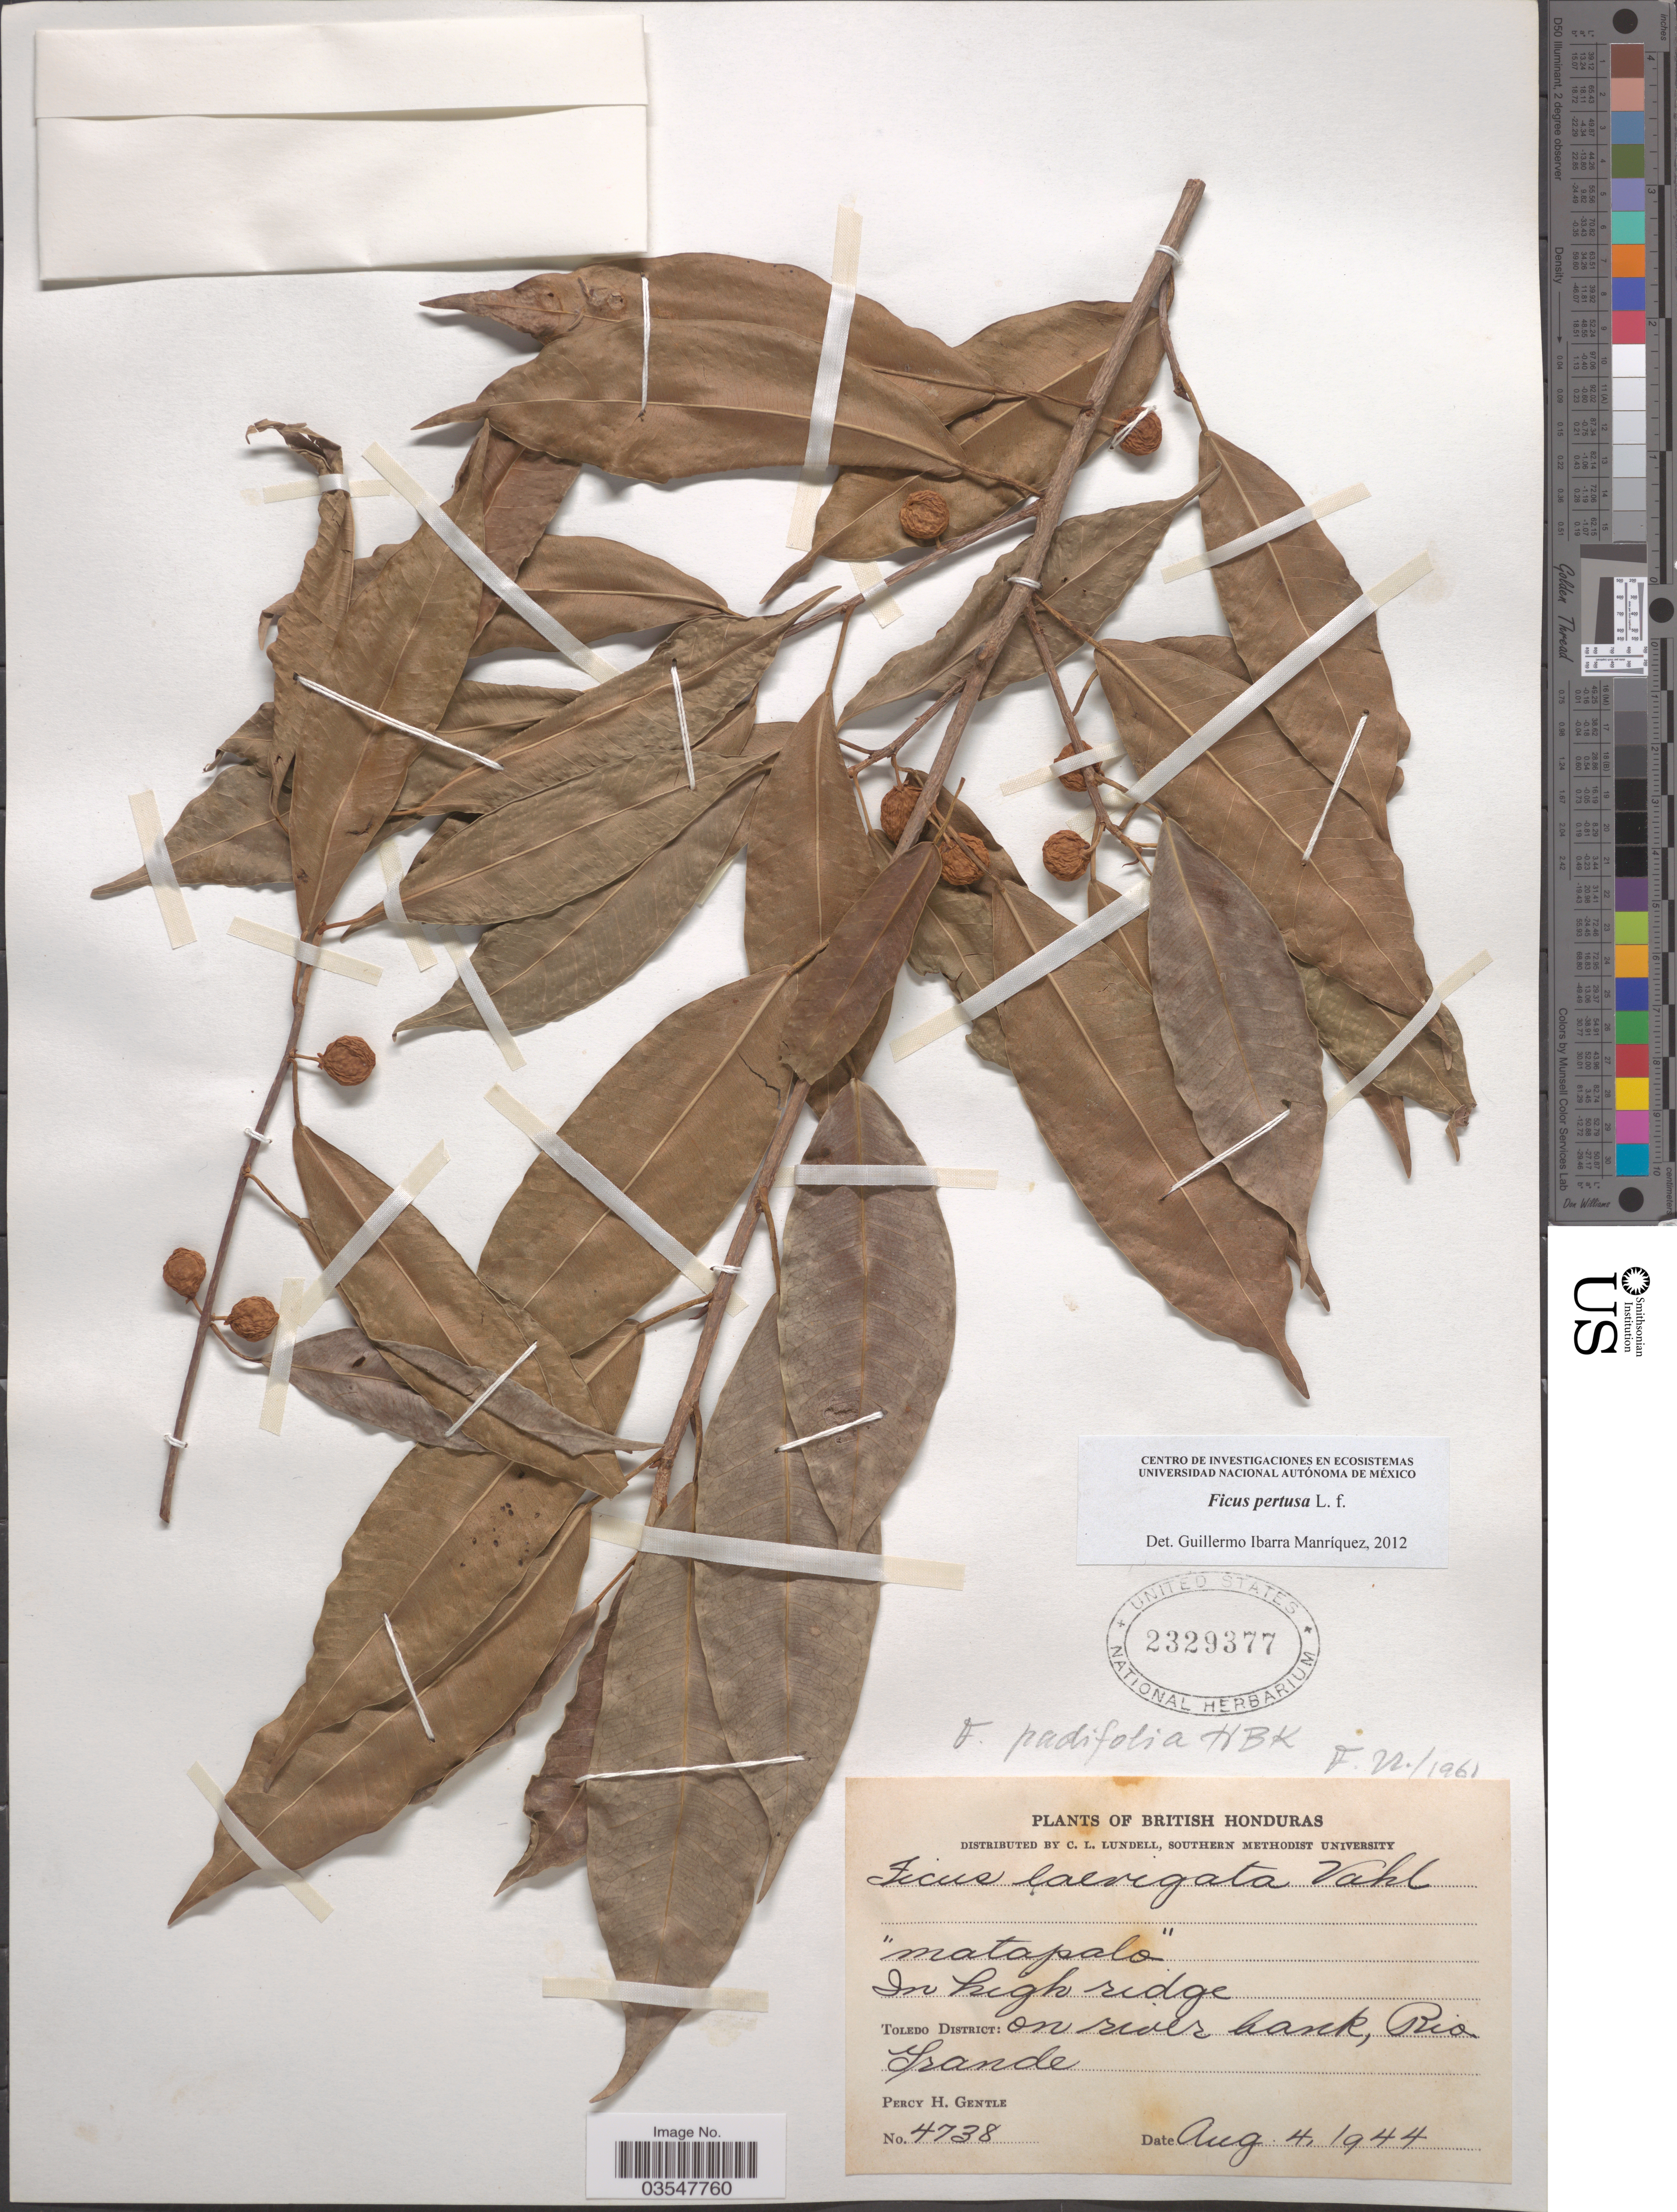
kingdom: Plantae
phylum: Tracheophyta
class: Magnoliopsida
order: Rosales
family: Moraceae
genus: Ficus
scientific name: Ficus pertusa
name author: L. f.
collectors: P. H. Gentle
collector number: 4738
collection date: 1944-08-04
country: Belize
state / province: Toledo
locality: Toledo District: On river bank, Rio Grande.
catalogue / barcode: US 2329377